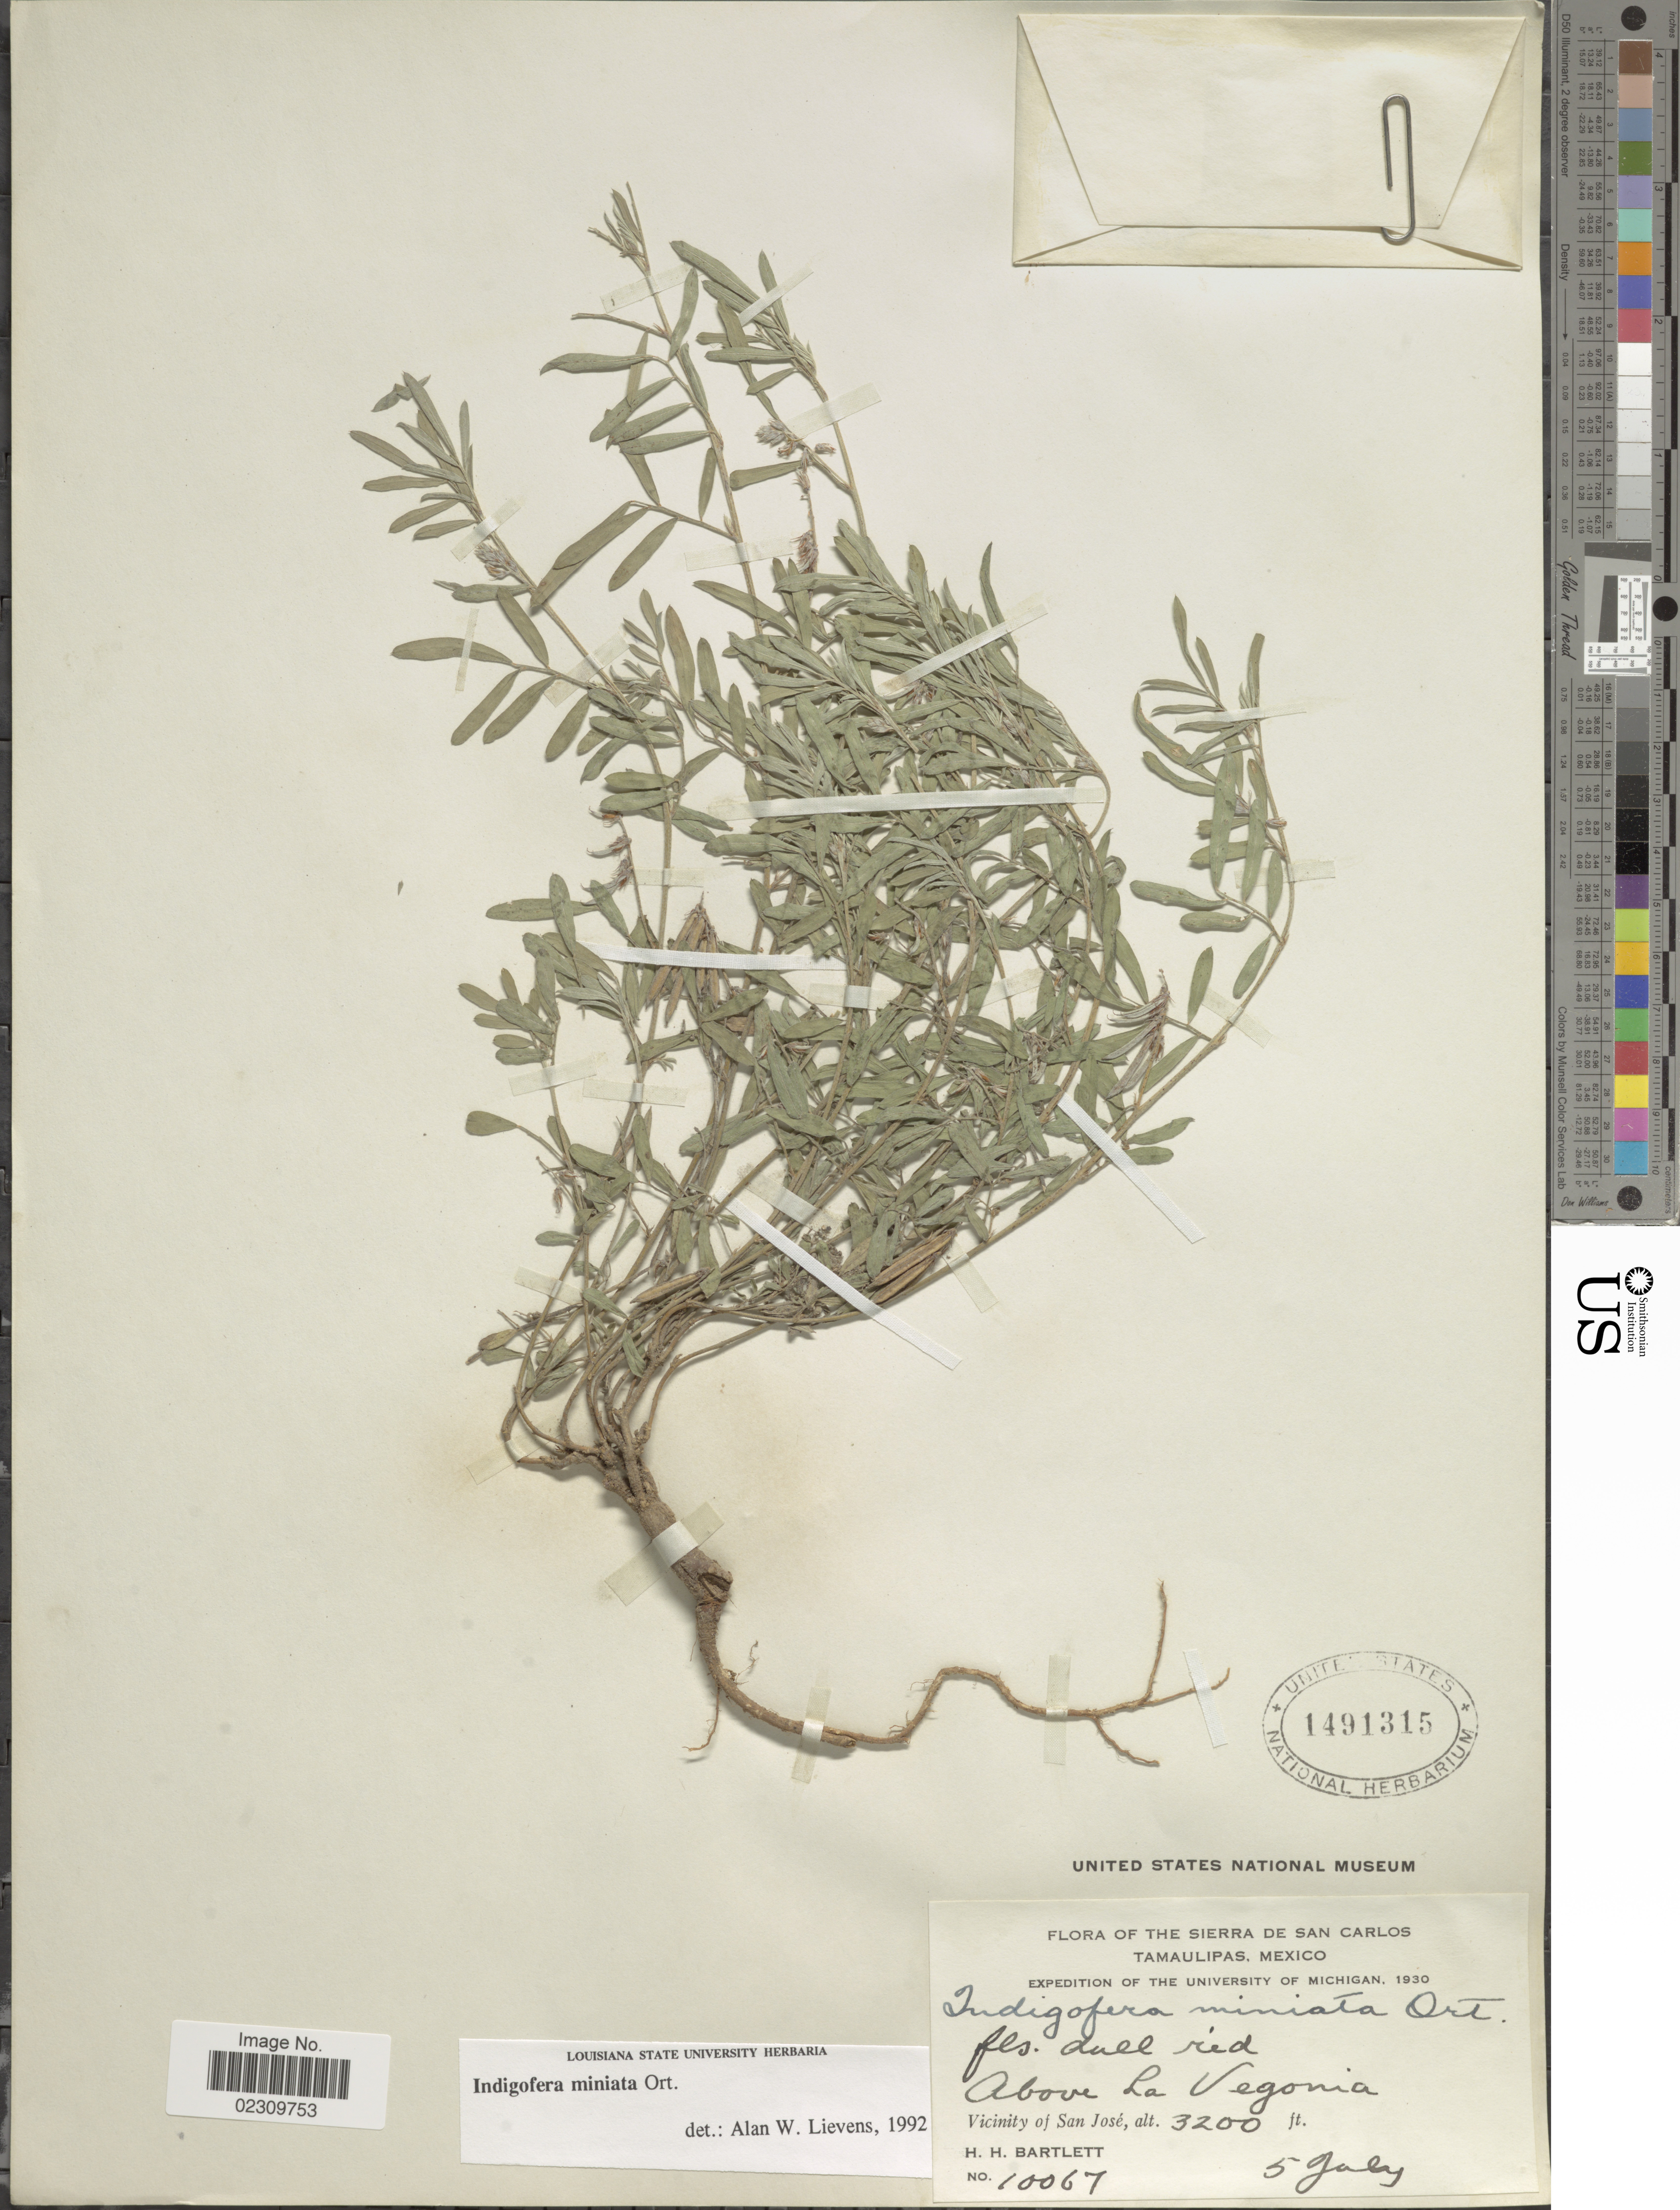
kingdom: Plantae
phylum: Tracheophyta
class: Magnoliopsida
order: Fabales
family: Fabaceae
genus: Indigofera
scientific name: Indigofera miniata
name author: Orteg.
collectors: H. H. Bartlett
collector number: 10067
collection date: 1930-07-05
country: Mexico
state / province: Tamaulipas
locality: Sierra de San Carlos, Above La Vegonia, Vicinity of San Jose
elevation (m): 975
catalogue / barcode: US 1491315